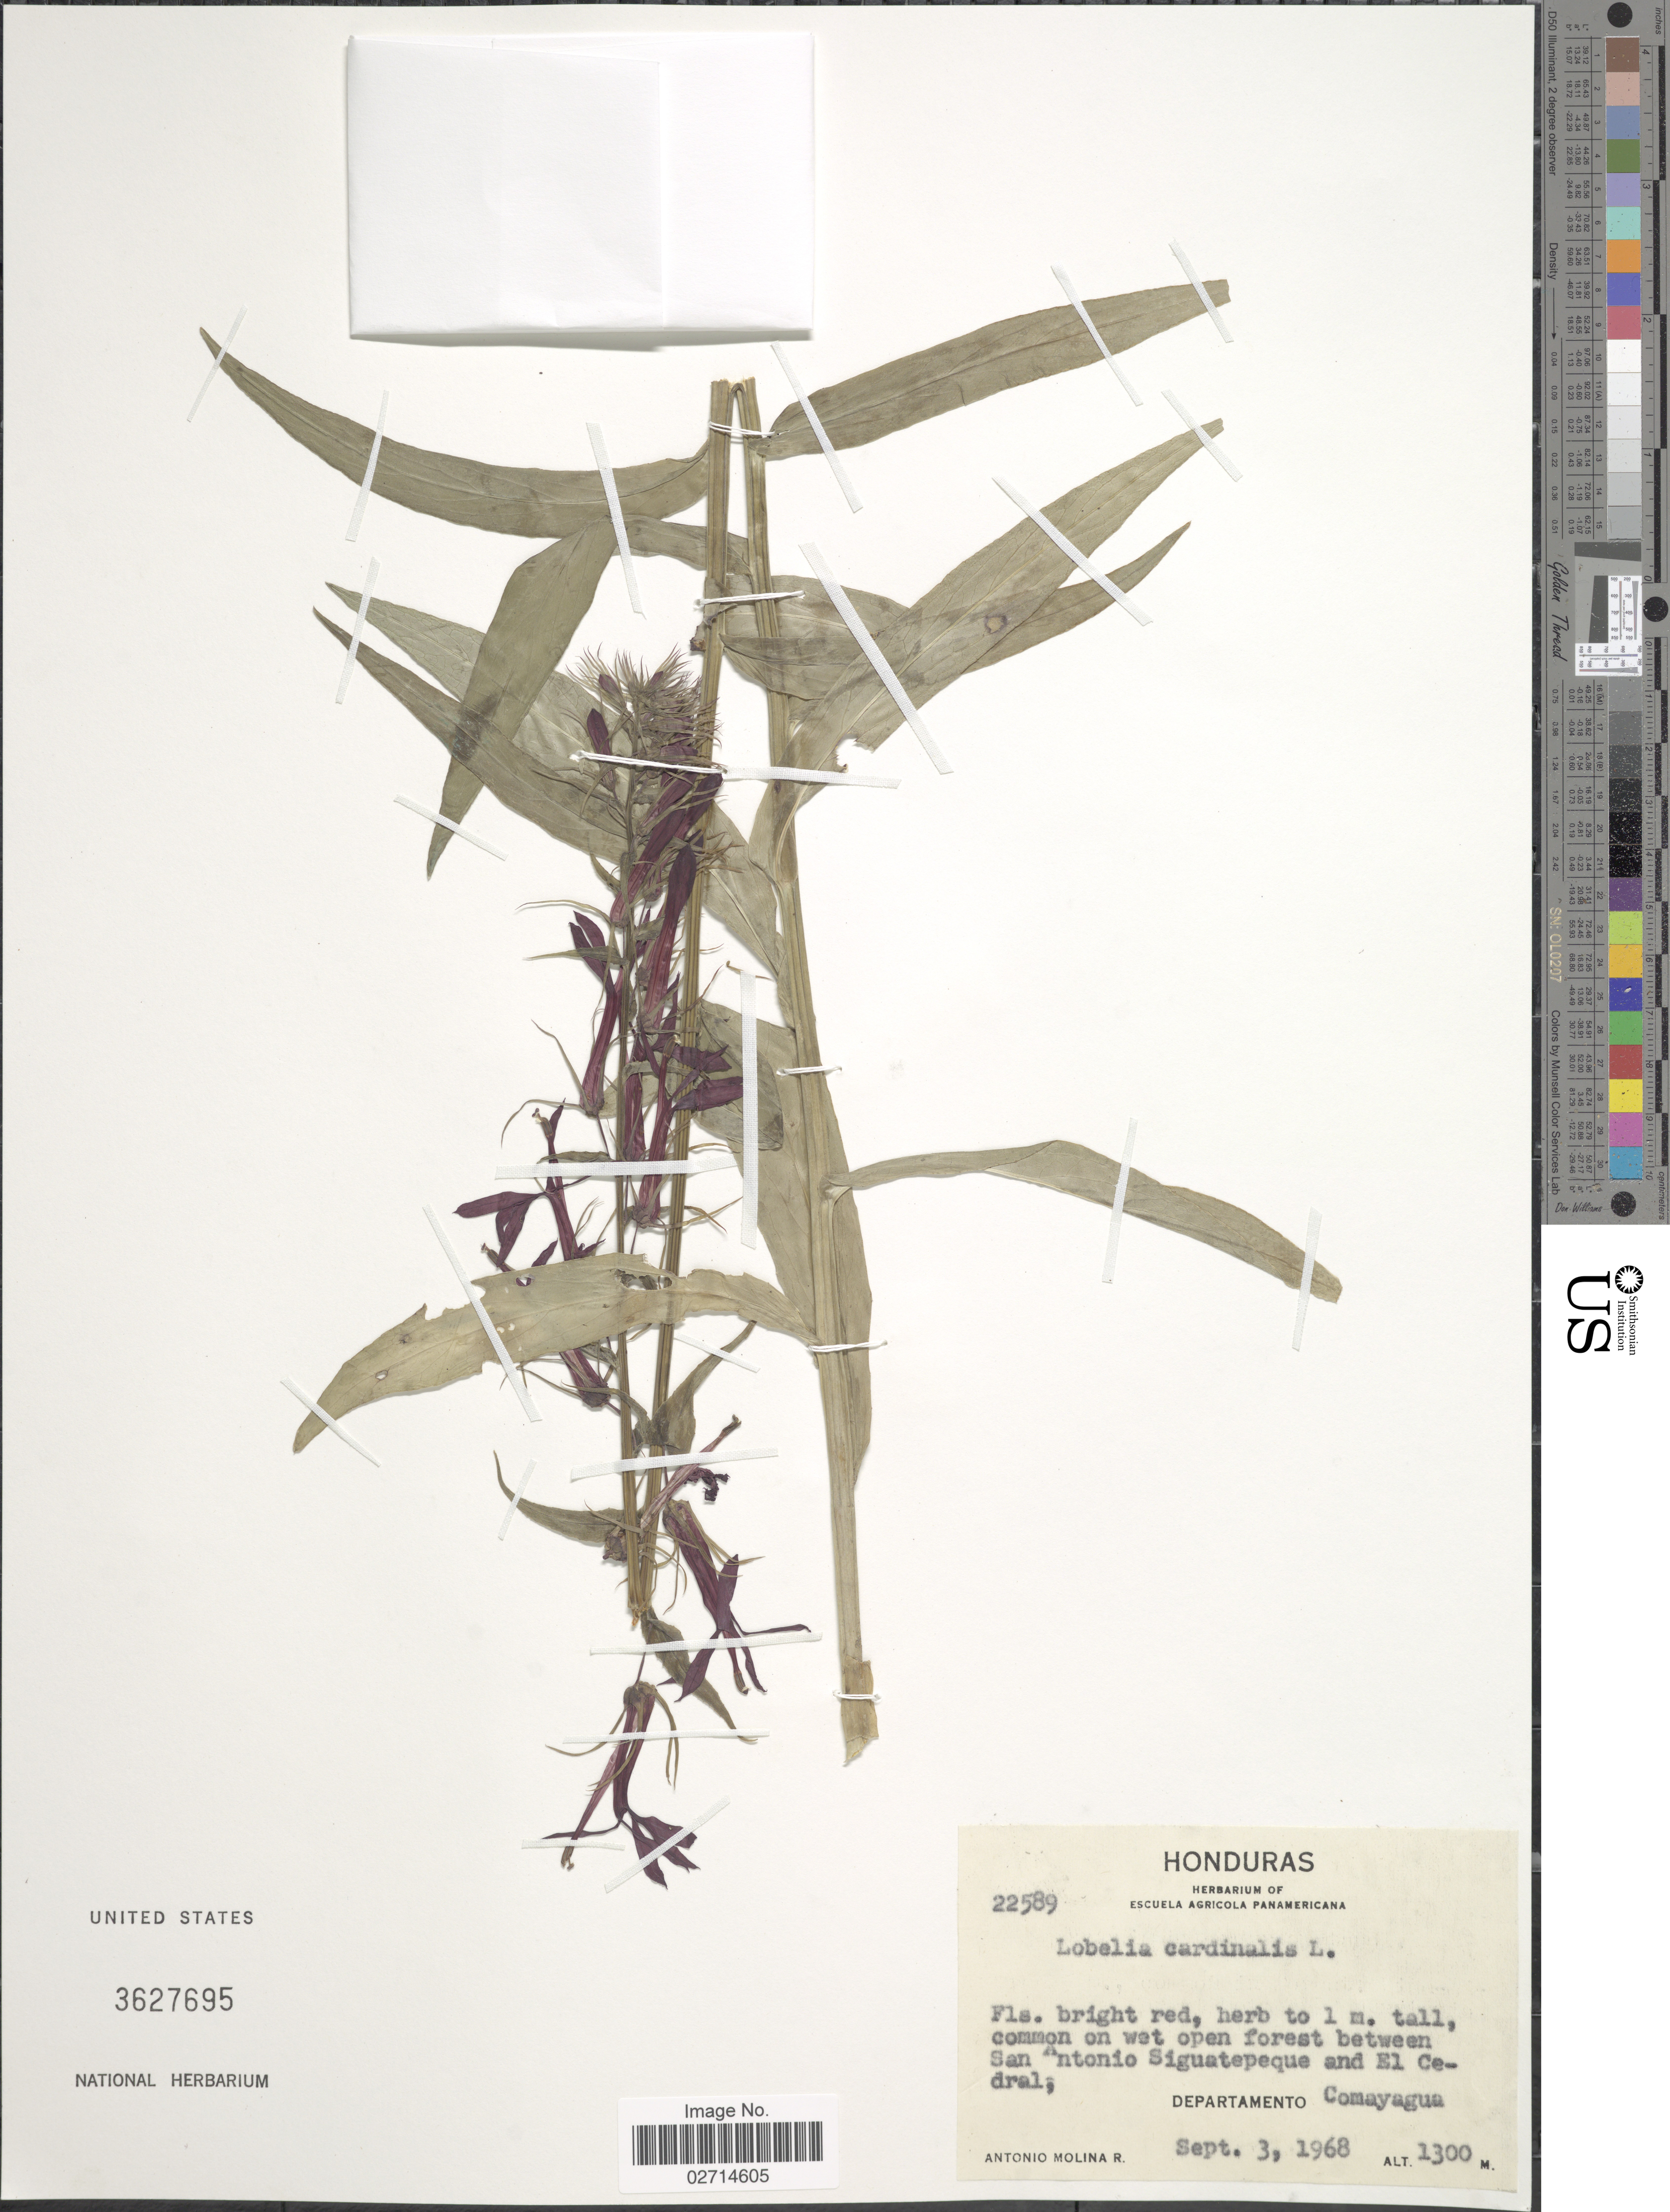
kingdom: Plantae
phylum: Tracheophyta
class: Magnoliopsida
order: Asterales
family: Campanulaceae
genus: Lobelia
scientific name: Lobelia cardinalis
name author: L.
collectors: A. Molina R.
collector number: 22589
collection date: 1968-09-03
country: Honduras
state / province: Comayagua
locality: Common on wet open forest between San Antonio Siguatepeque and El Cedral, Departamento Comayagua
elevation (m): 1300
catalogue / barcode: US 3627695